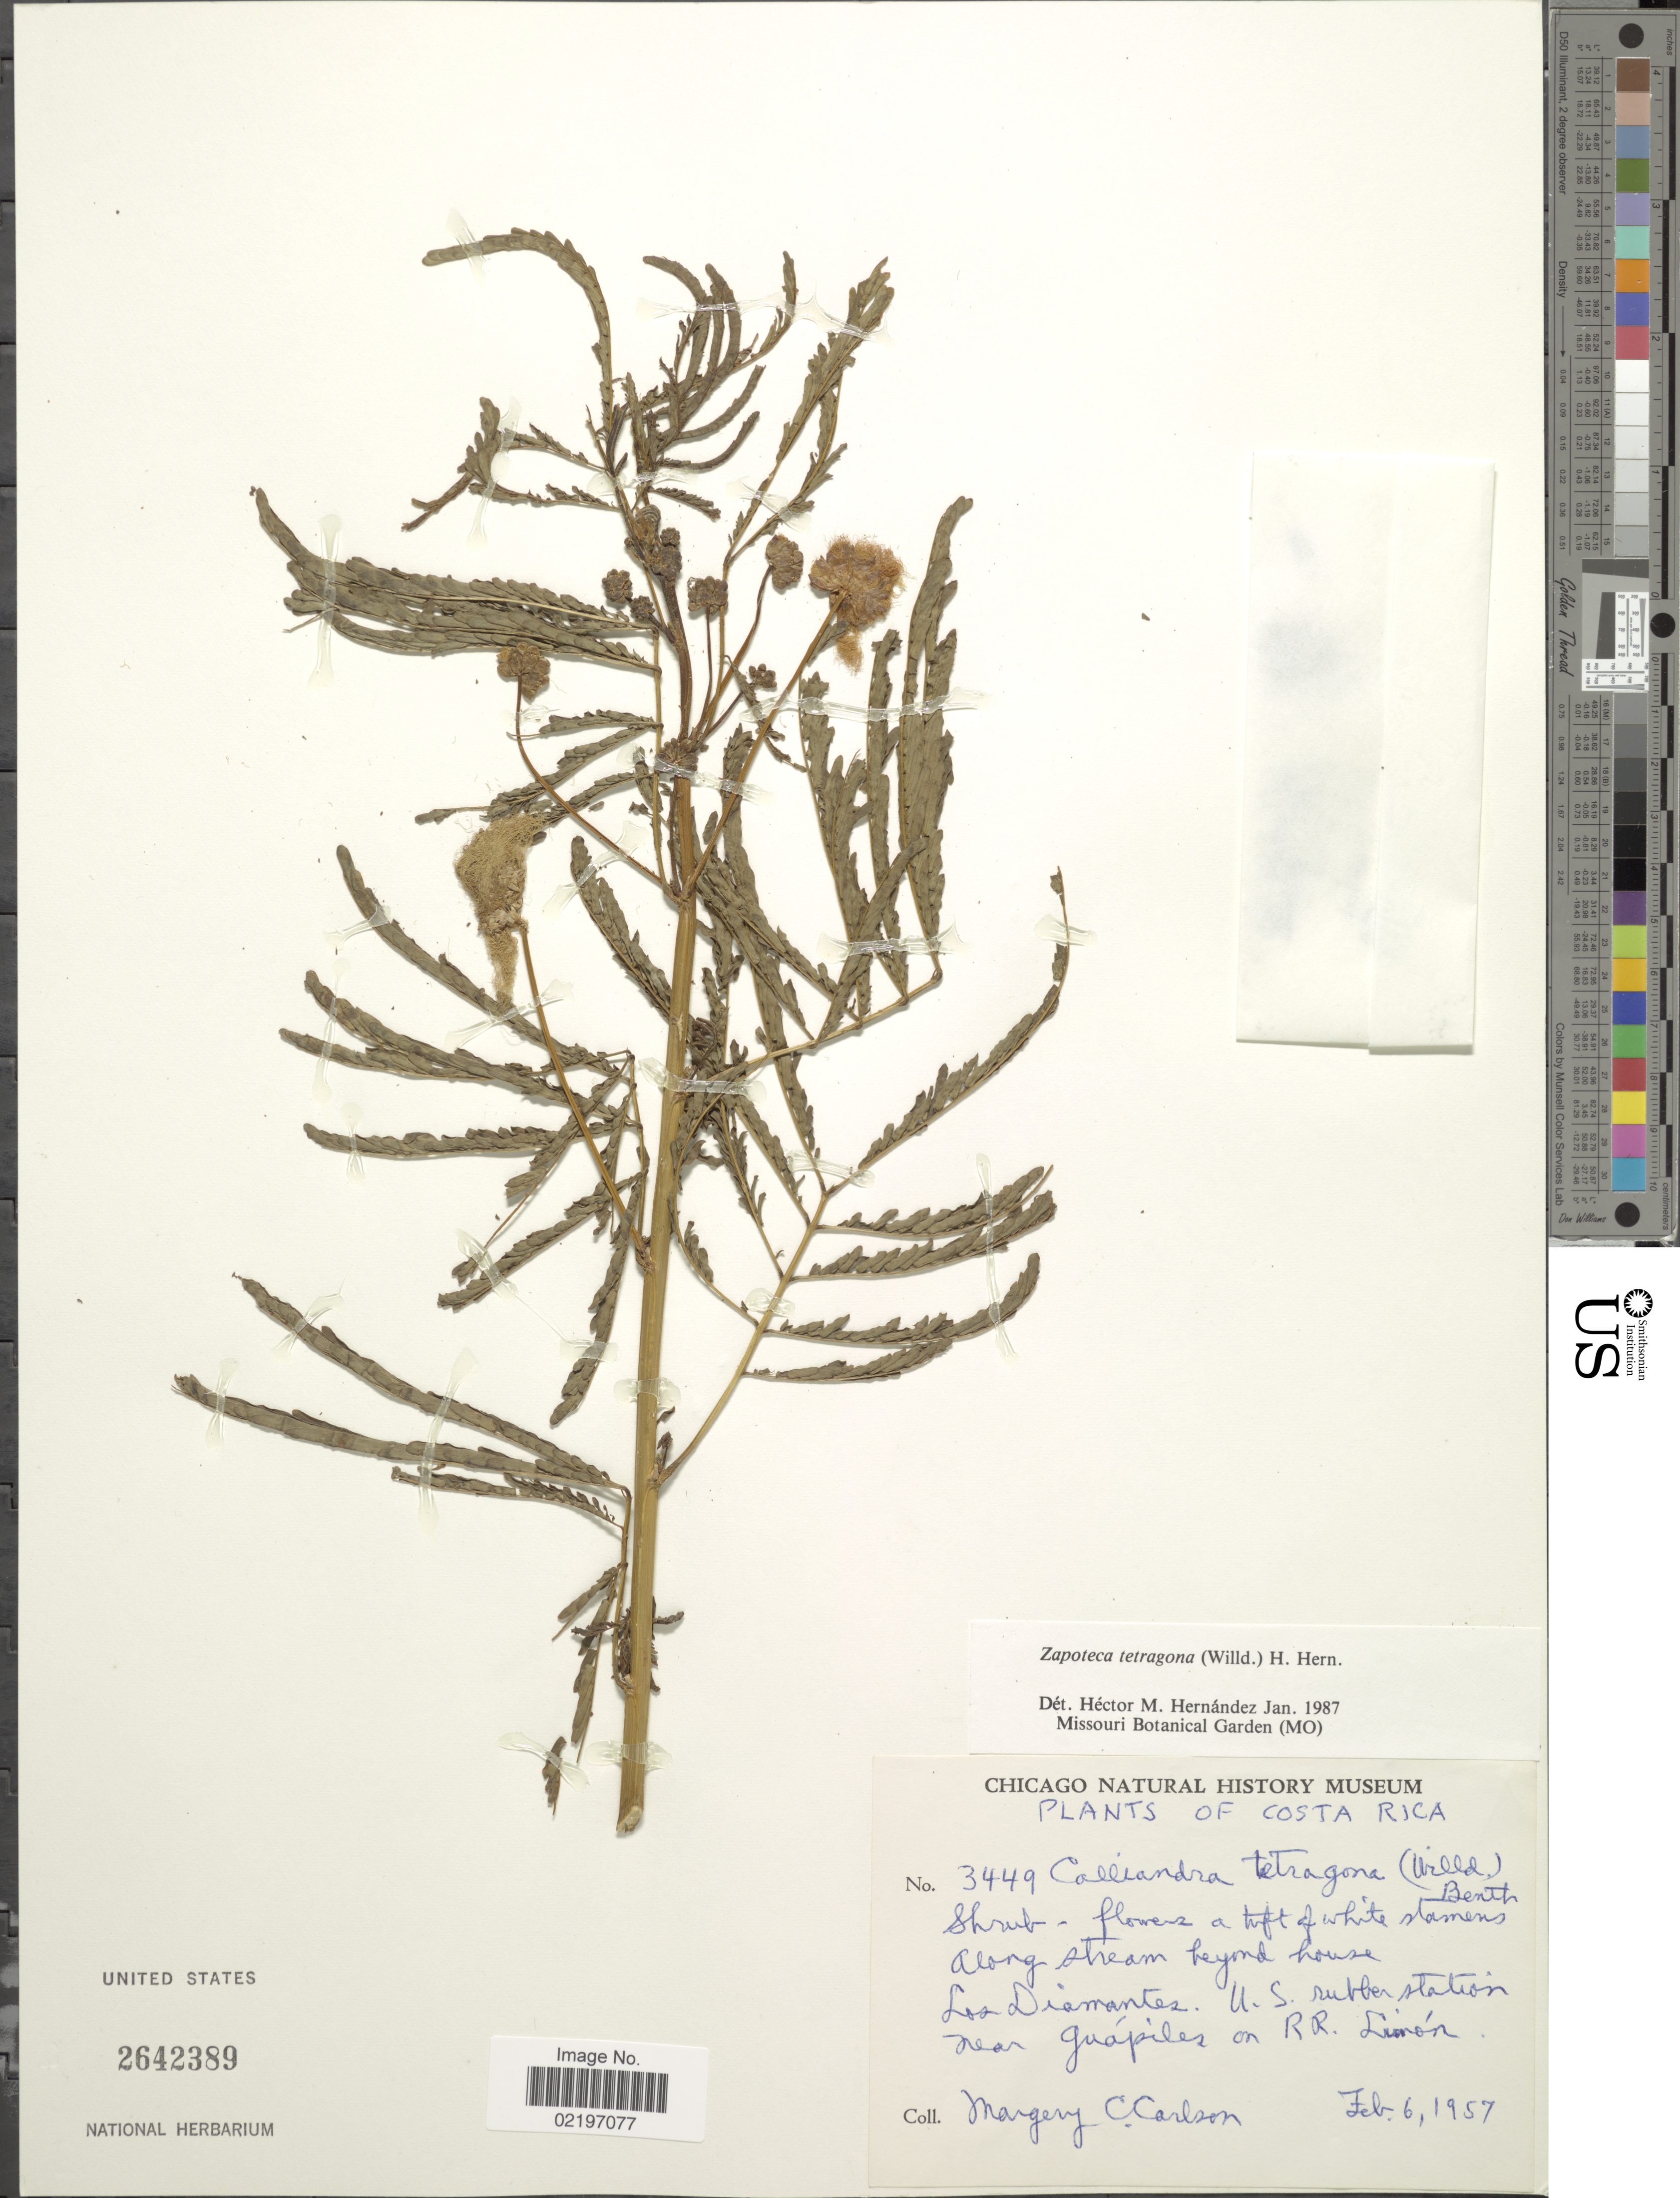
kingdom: Plantae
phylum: Tracheophyta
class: Magnoliopsida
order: Fabales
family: Fabaceae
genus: Zapoteca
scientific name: Zapoteca tetragona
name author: (Willd.) H.M. Hern.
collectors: M. C. Carlson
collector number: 3449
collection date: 1957-02-06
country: Costa Rica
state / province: Limón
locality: Los Diamantes, U.S. rubber station near Guápiles on R.R., Limón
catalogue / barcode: US 2642389